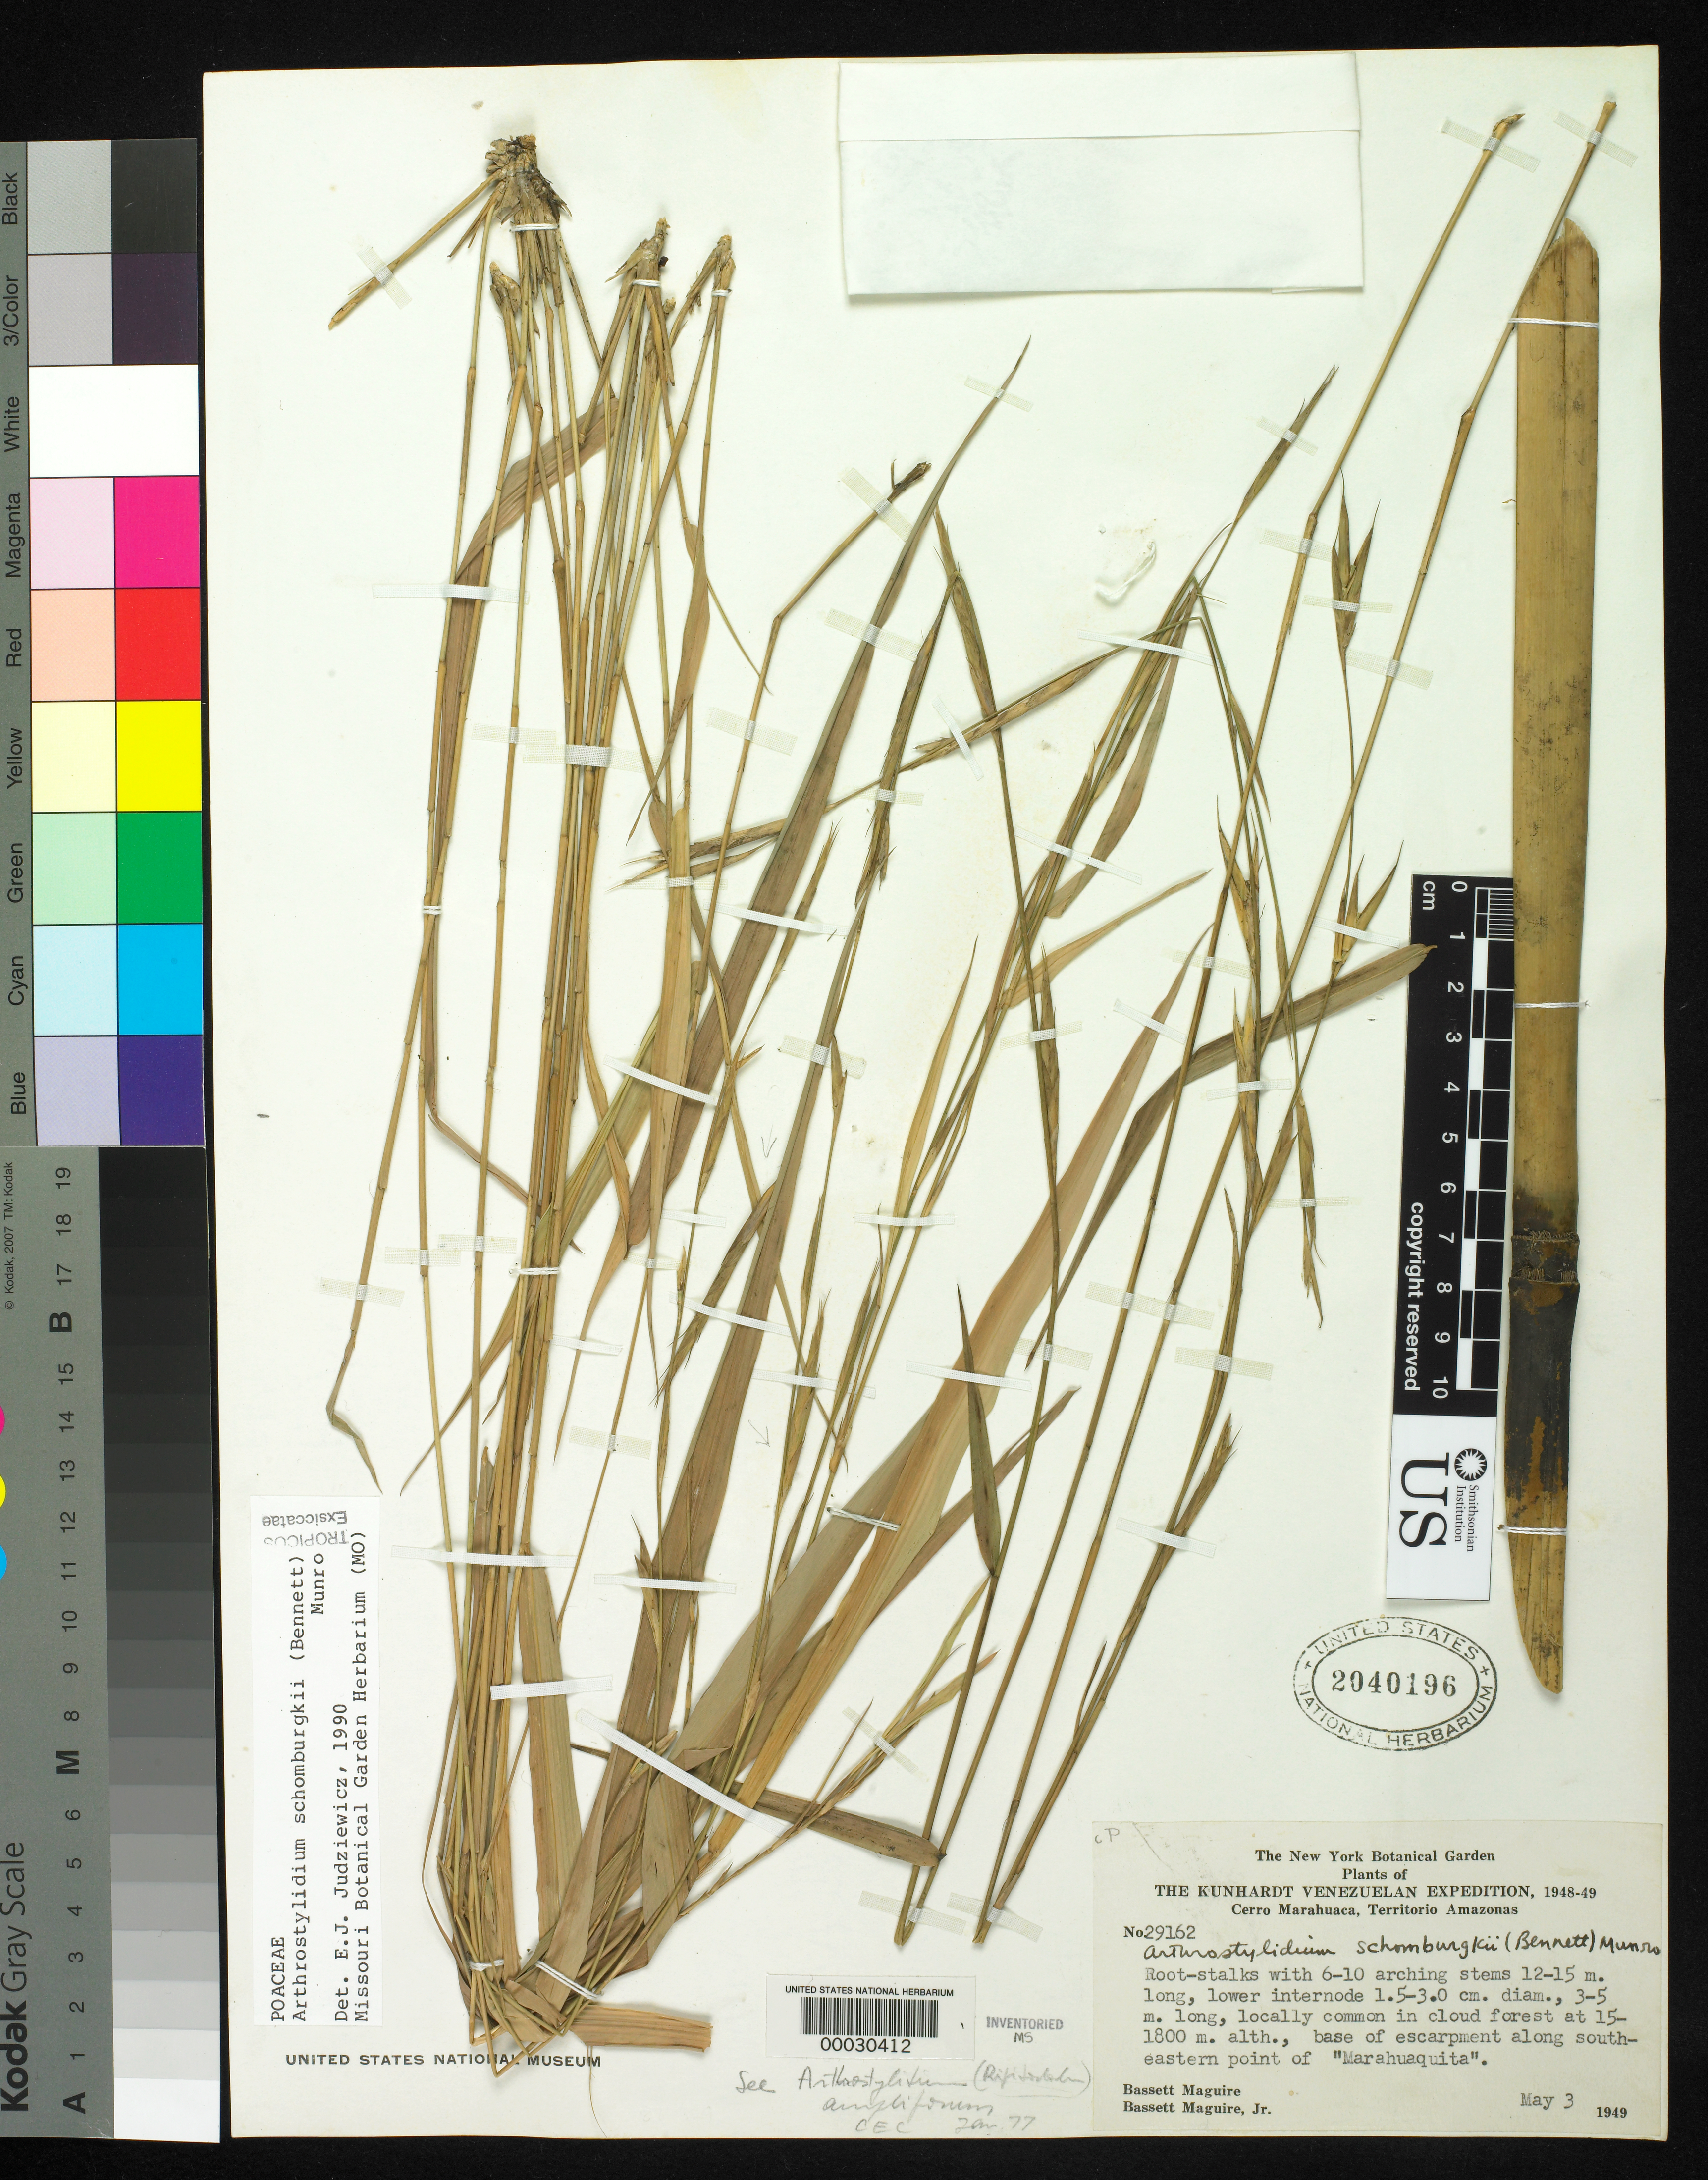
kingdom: Plantae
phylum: Tracheophyta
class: Liliopsida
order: Poales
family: Poaceae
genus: Arthrostylidium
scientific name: Arthrostylidium pubescens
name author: Rupr.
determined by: Judziewicz, E. J.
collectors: B. Maguire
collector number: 29162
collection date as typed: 03 May 1949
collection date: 1949-05-03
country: Venezuela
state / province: Amazonas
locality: Base of escarpment along se point of "marahuaquita"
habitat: Cloud forest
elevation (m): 1800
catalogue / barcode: US 2040196